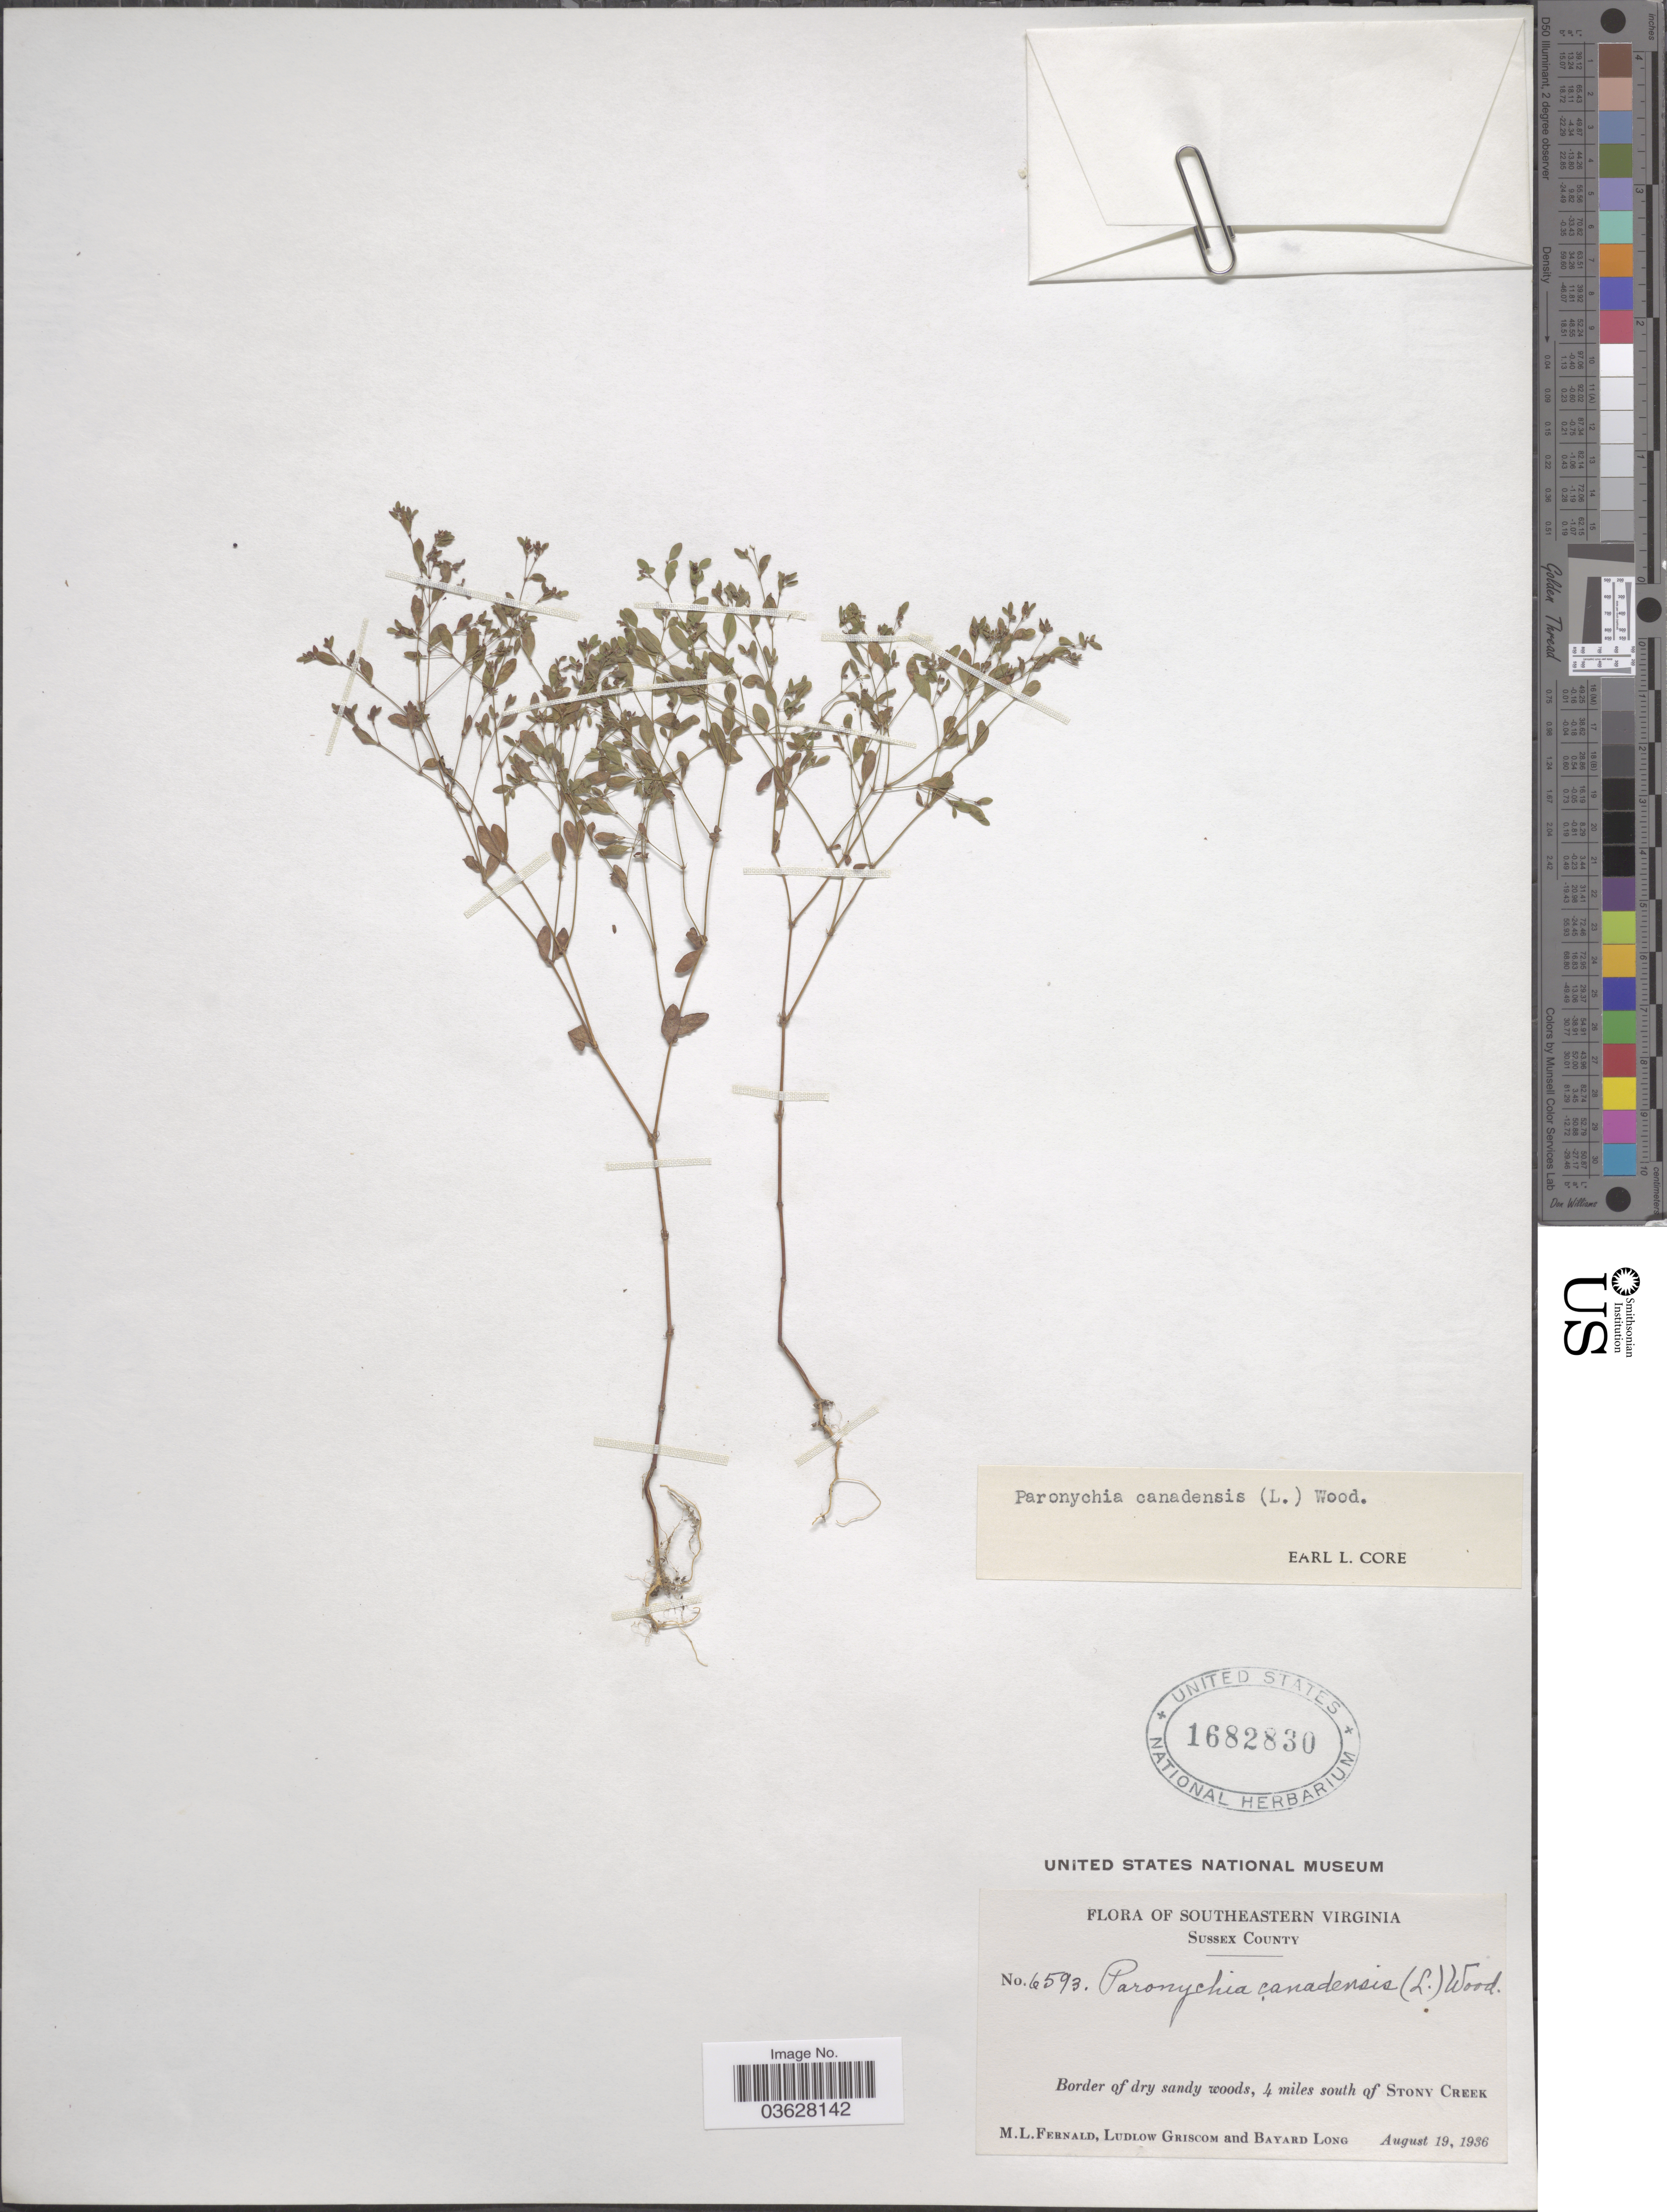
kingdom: Plantae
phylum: Tracheophyta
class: Magnoliopsida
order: Caryophyllales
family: Caryophyllaceae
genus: Paronychia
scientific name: Paronychia sp.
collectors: M. L. Fernald, L. Griscom & B. Long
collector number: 6593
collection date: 1936-08-19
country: United States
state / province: Virginia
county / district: Sussex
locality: Southeastern Virginia. Sussex County. Border of dry sandy woods, 4 miles south of Stony Creek.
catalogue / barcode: US 1682830